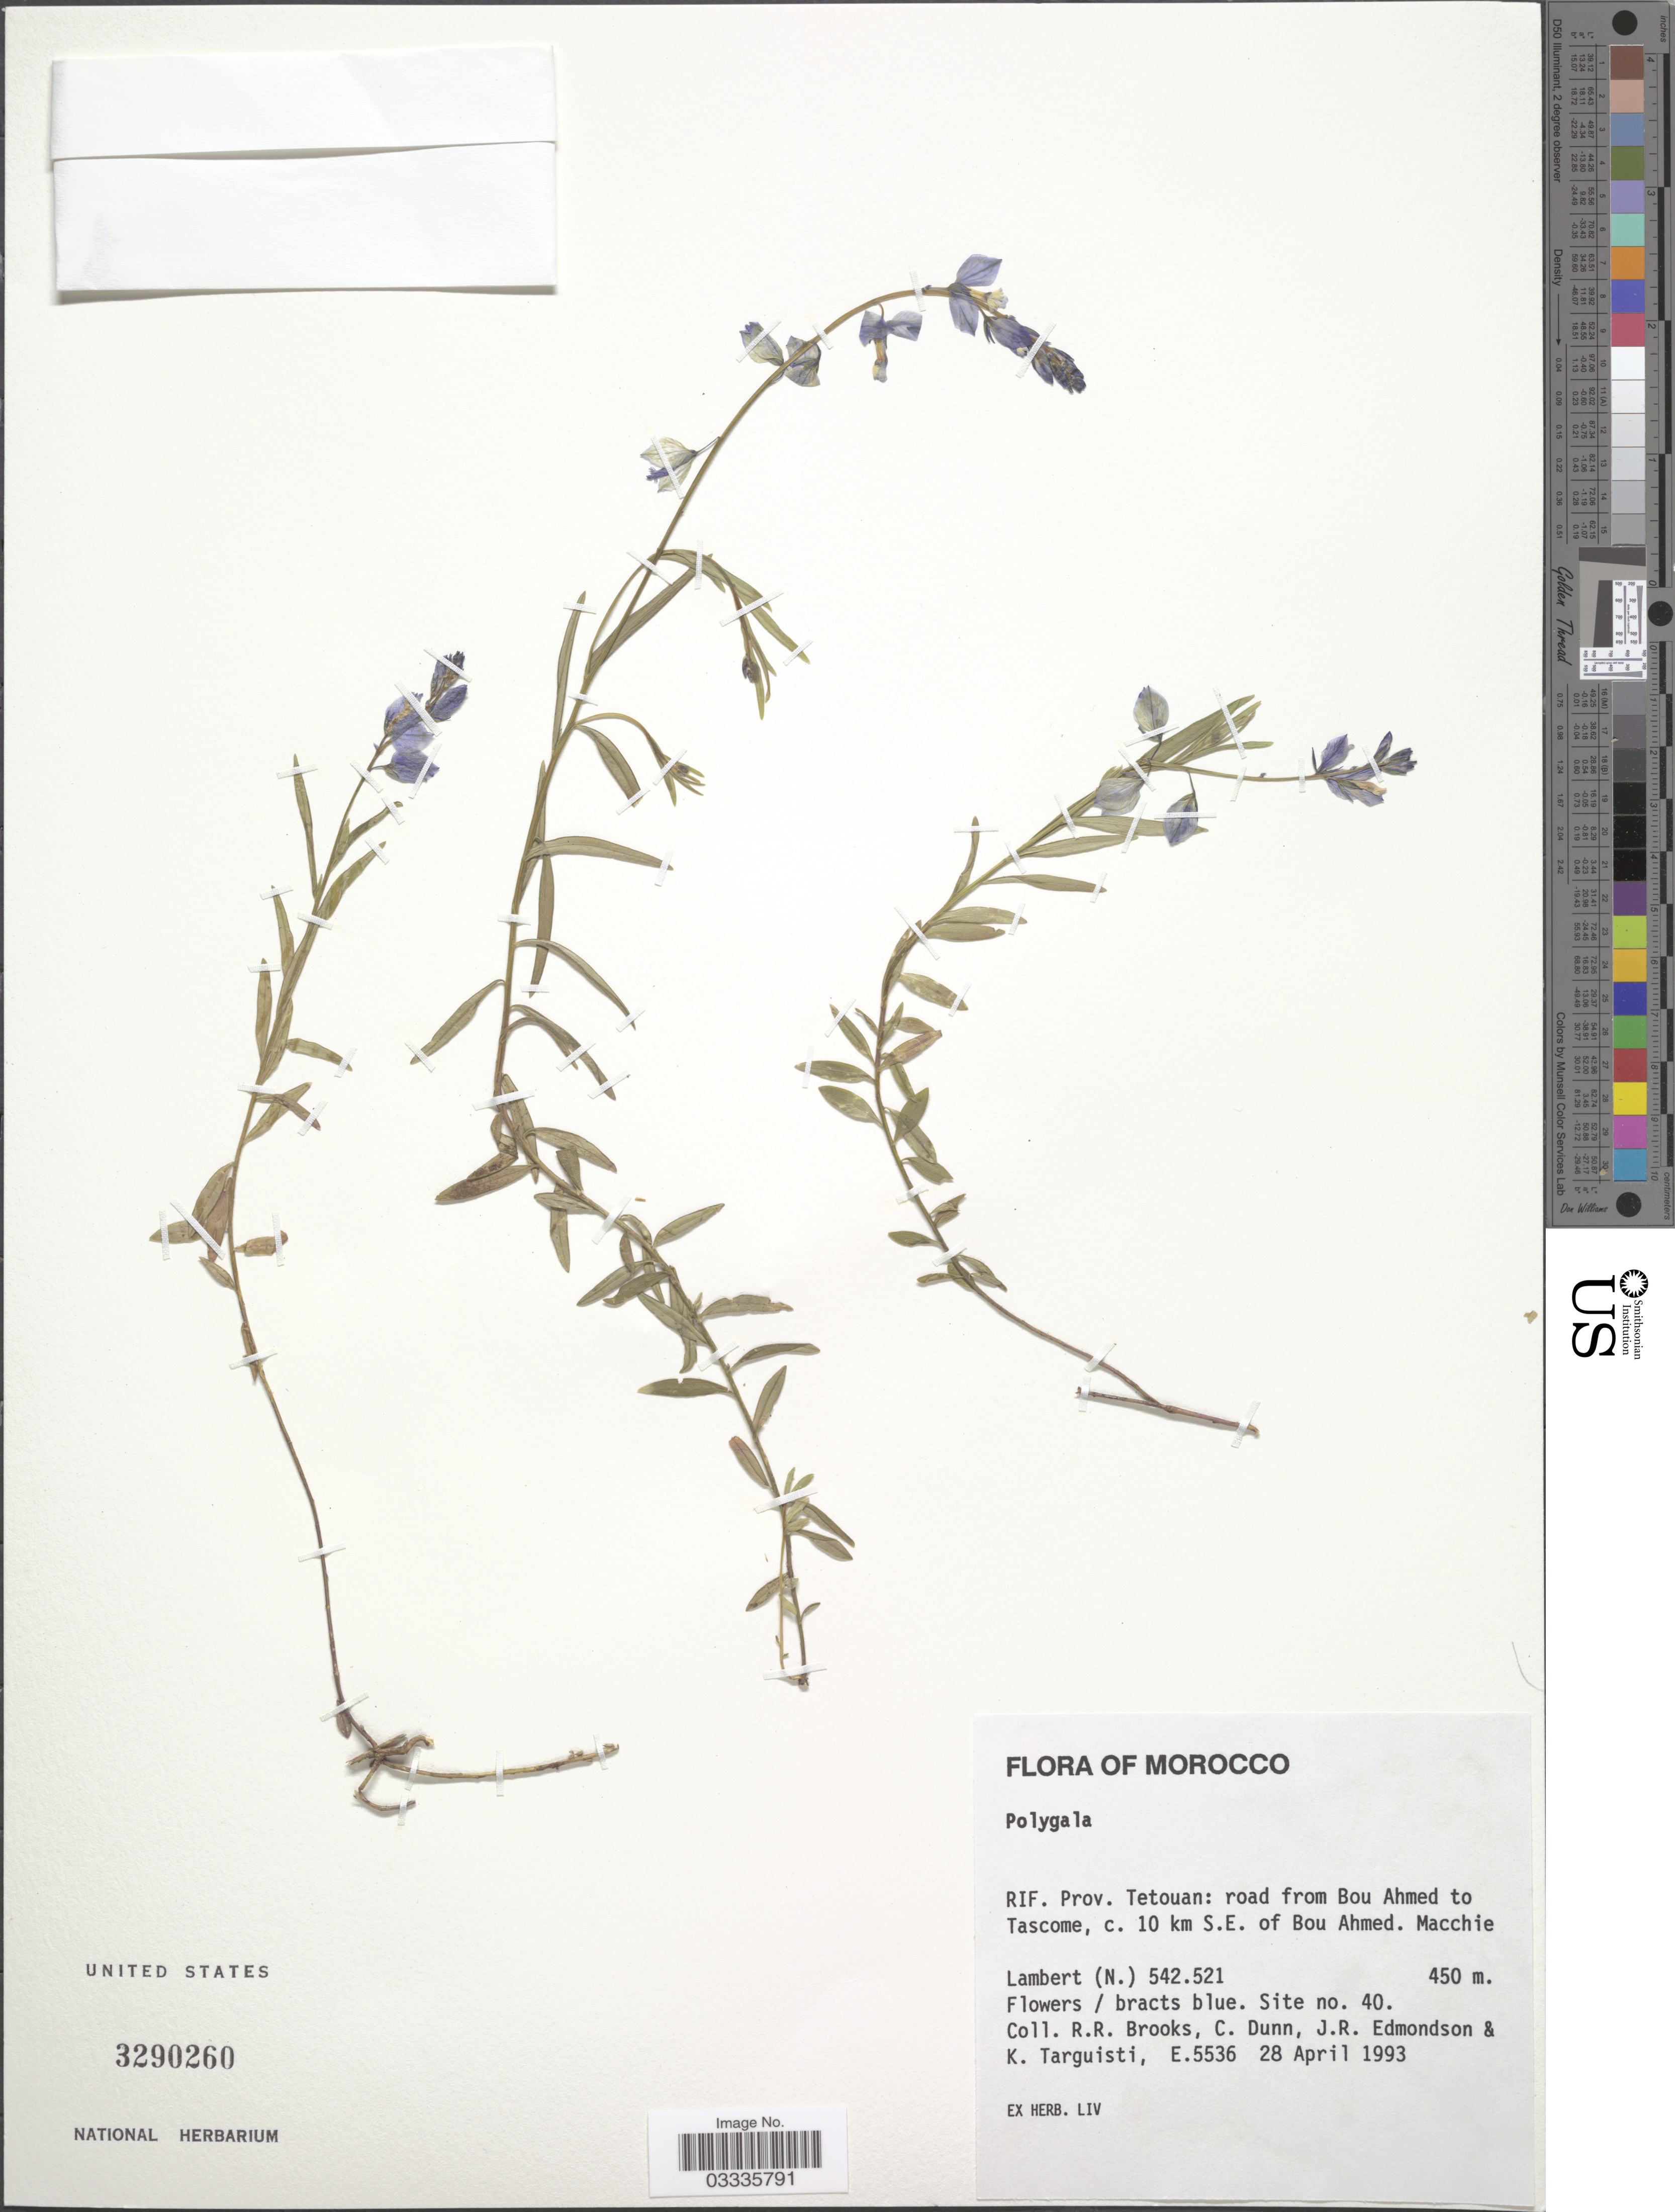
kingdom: Plantae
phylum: Tracheophyta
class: Magnoliopsida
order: Fabales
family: Polygalaceae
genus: Polygala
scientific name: Polygala sp.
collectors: R. Brooks, C. Dunn, J. R. Edmondson & K. Targuisti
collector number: E5536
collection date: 1993-04-28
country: Morocco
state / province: Tanger-Tétouan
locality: RIF. Prov. Tetouan: road from Bou Ahmed to Tascome, c. 10 km S.E. of Bou Ahmed. Macchie. Lambert (N.) 542.521. Site no. 40. [unsure placement]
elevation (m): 450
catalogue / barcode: US 3290260